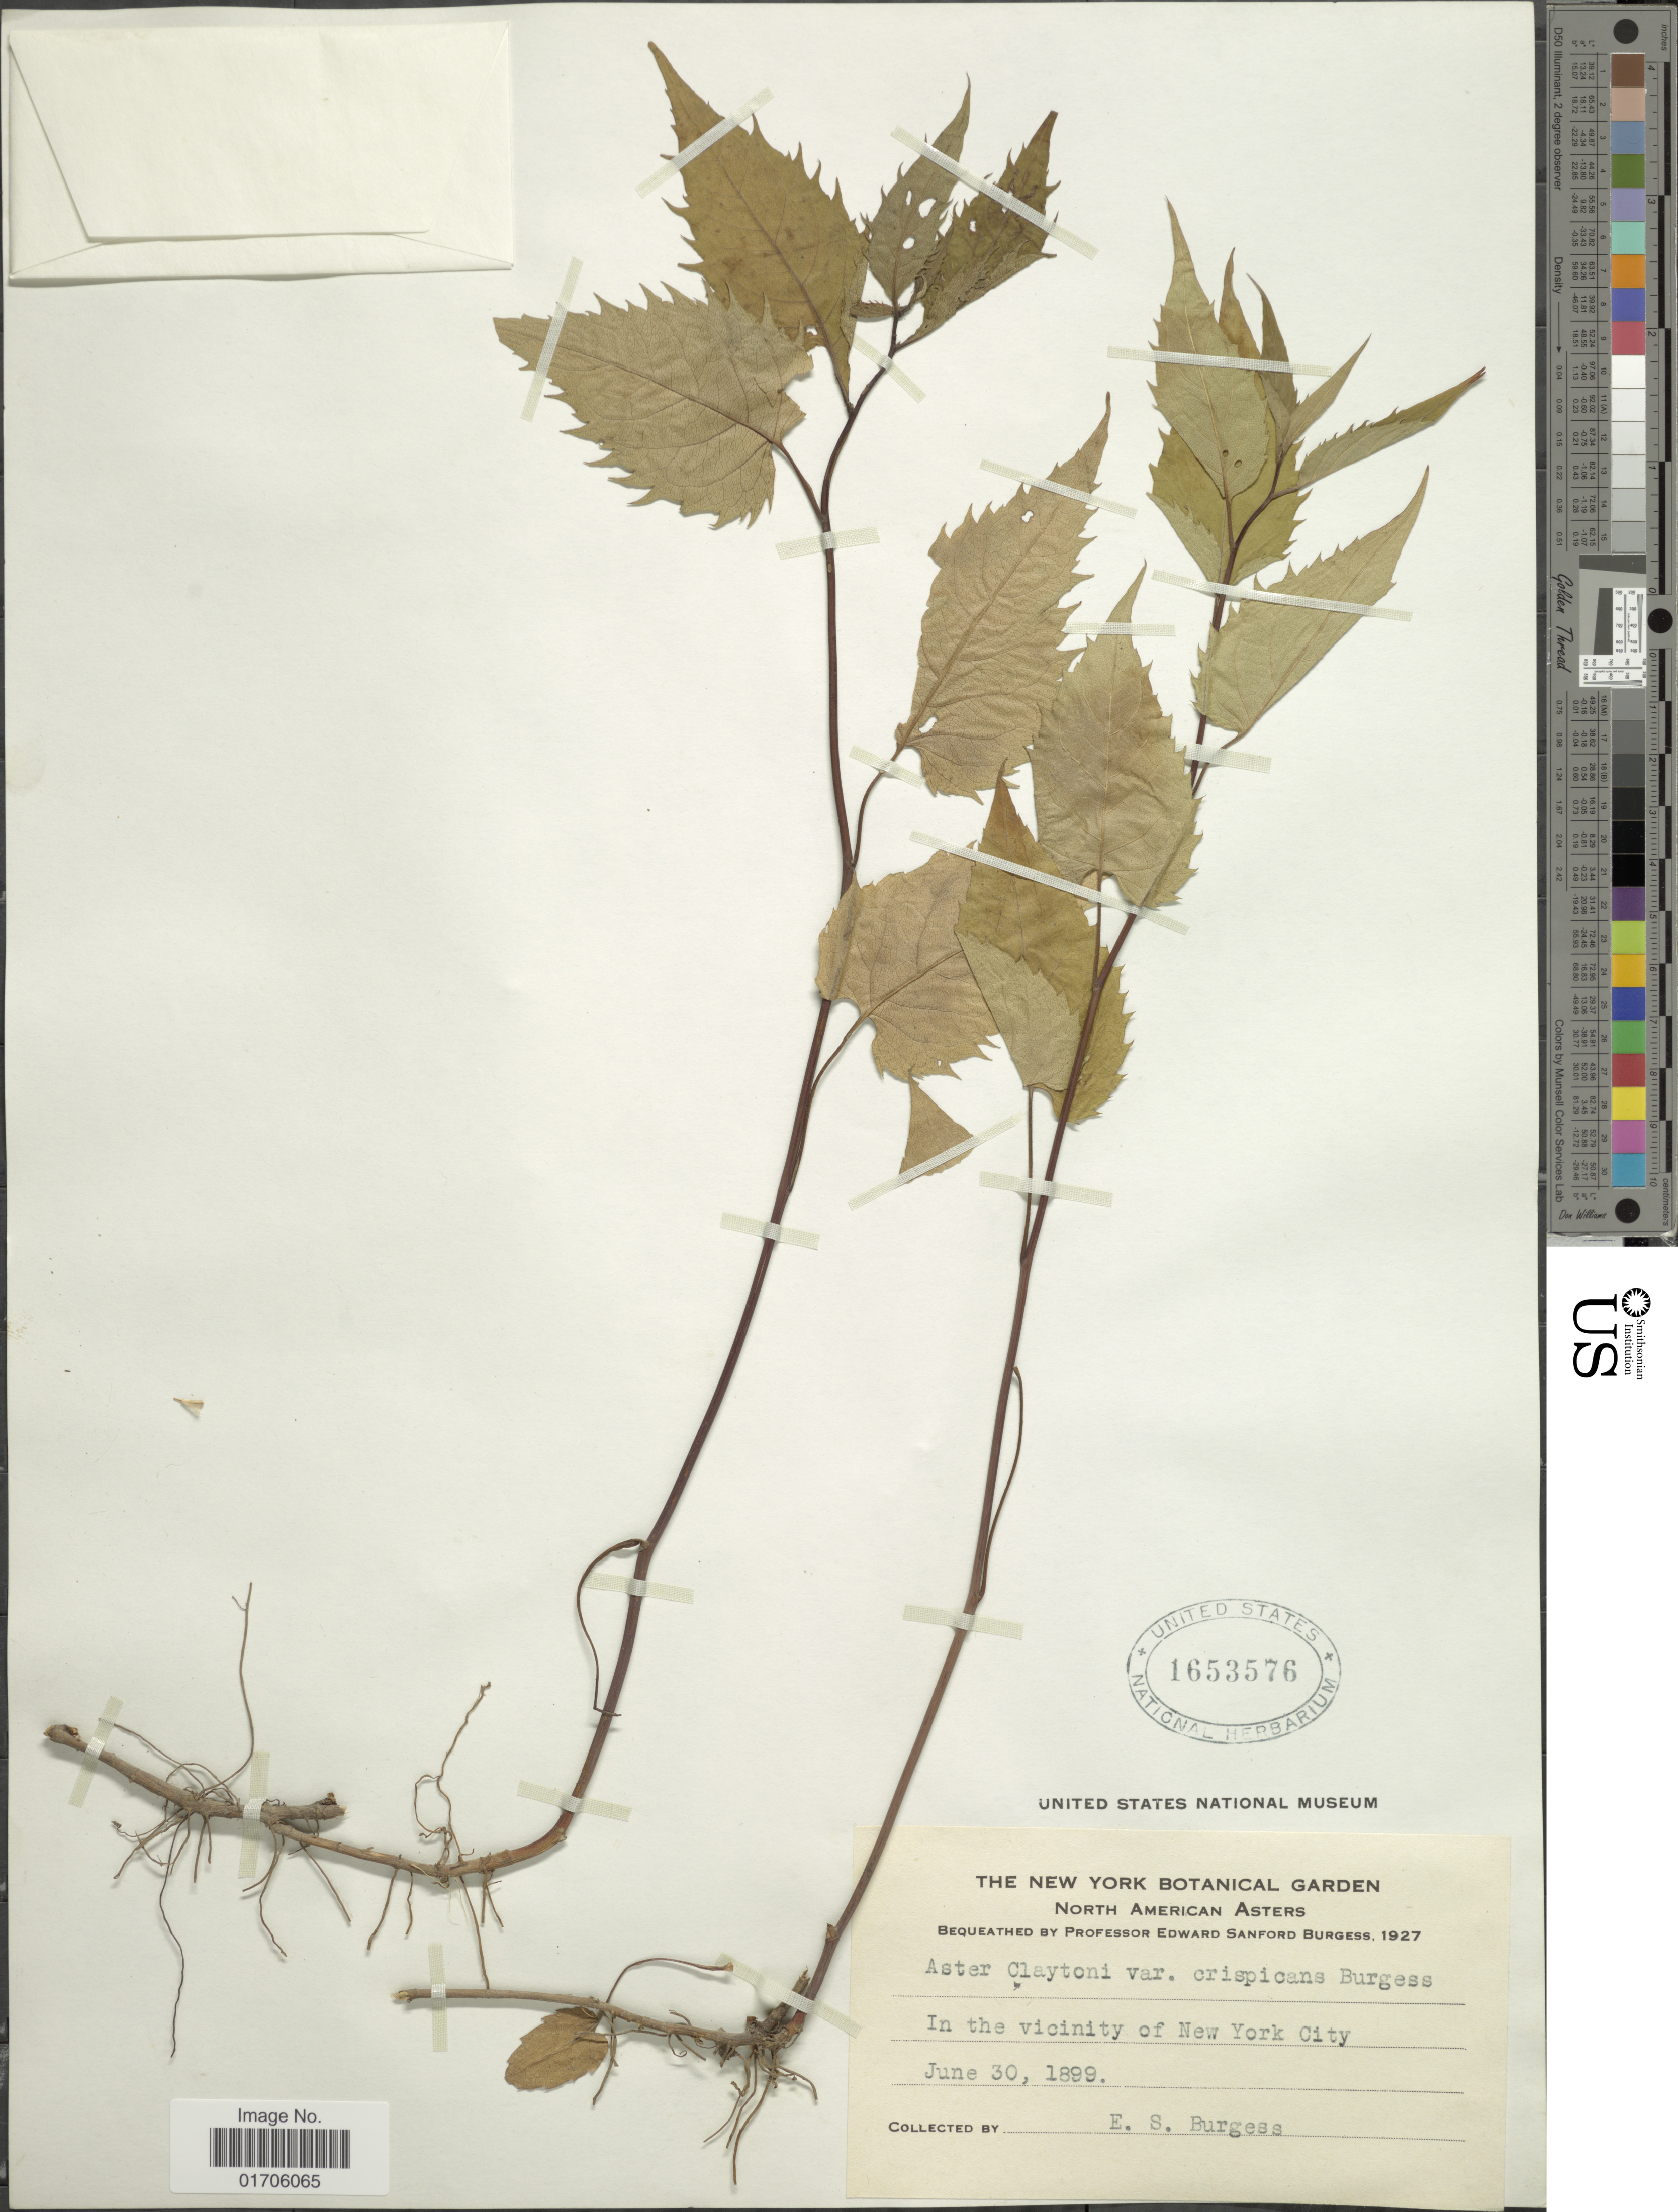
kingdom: Plantae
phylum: Tracheophyta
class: Magnoliopsida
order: Asterales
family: Asteraceae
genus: Aster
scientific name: Aster claytonii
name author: E.S. Burgess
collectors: E. Burgess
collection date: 1899-06-30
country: United States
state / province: New York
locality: In the vicinity of New York City.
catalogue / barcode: US 1653576